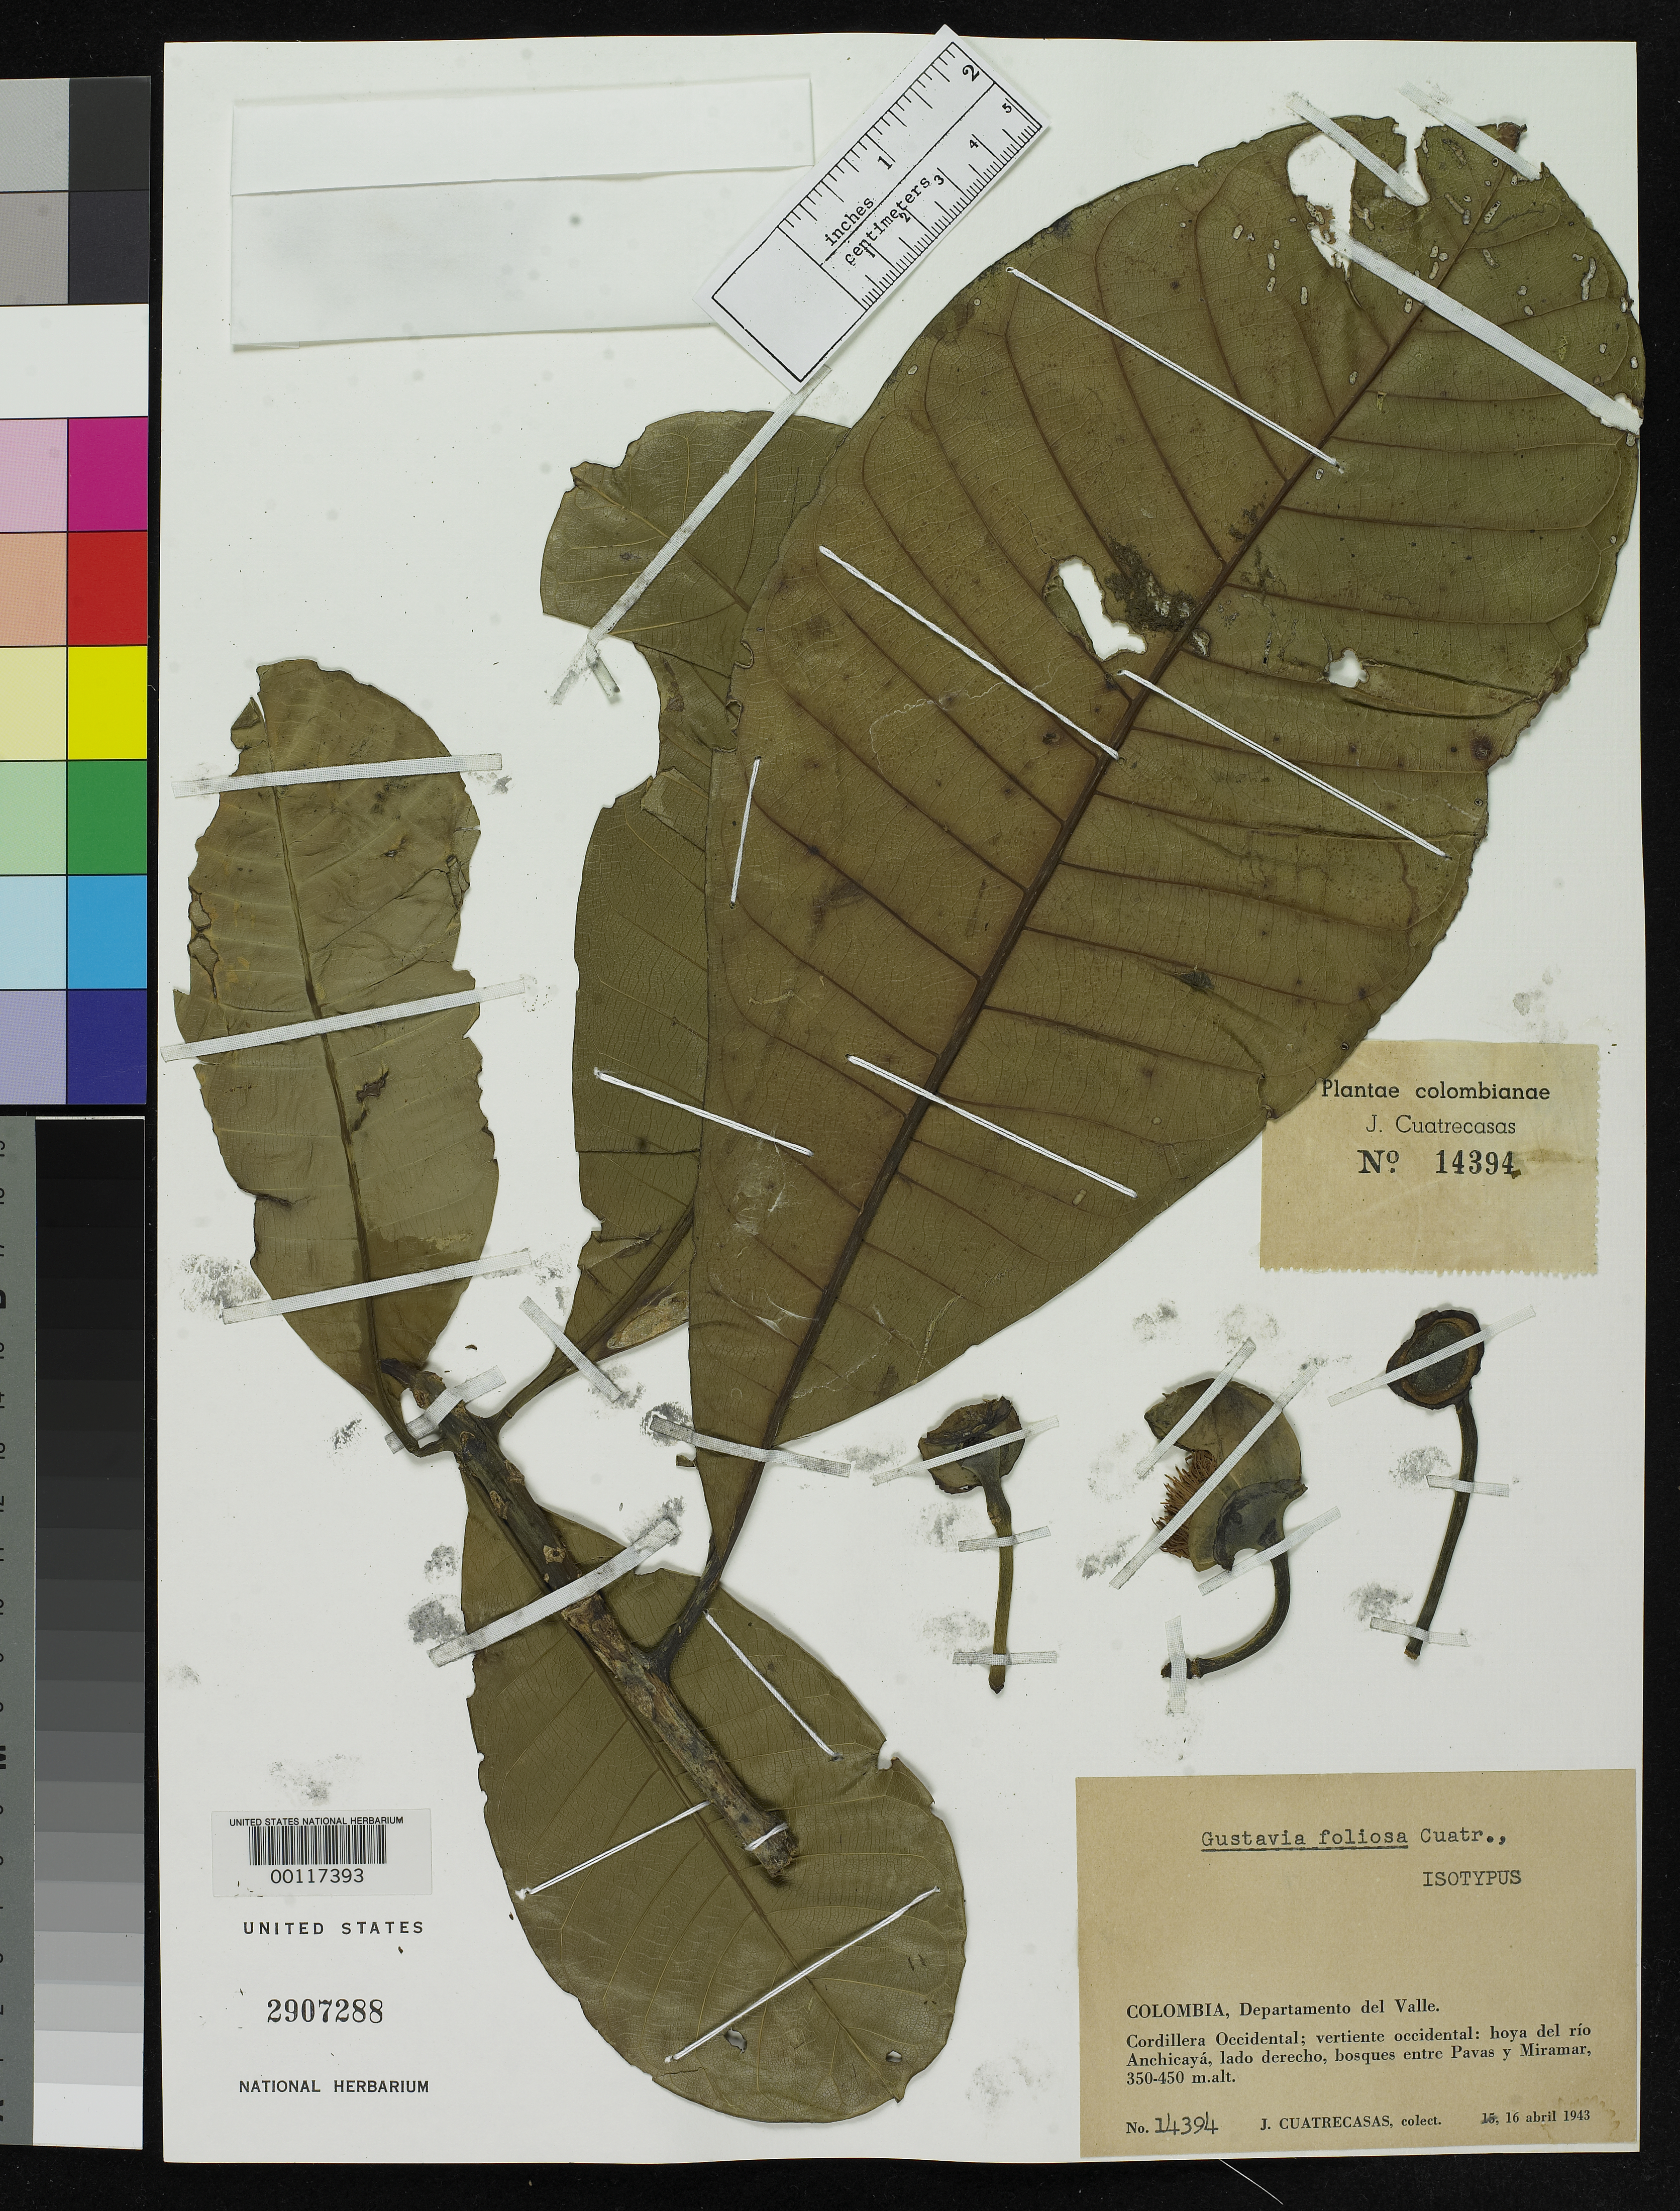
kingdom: Plantae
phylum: Tracheophyta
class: Magnoliopsida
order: Ericales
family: Lecythidaceae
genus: Gustavia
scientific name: Gustavia foliosa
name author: Cuatrec.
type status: Isotype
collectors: J. Cuatrecasas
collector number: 14394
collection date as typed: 16 Apr 1943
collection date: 1943-04-16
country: Colombia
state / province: Valle del Cauca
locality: Cordillera Occidental: vertiente occidental: hoya del Rio Anchicaya, Lado derecho, Bosques entre Pavas y Miramar.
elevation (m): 350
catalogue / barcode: US 2907288